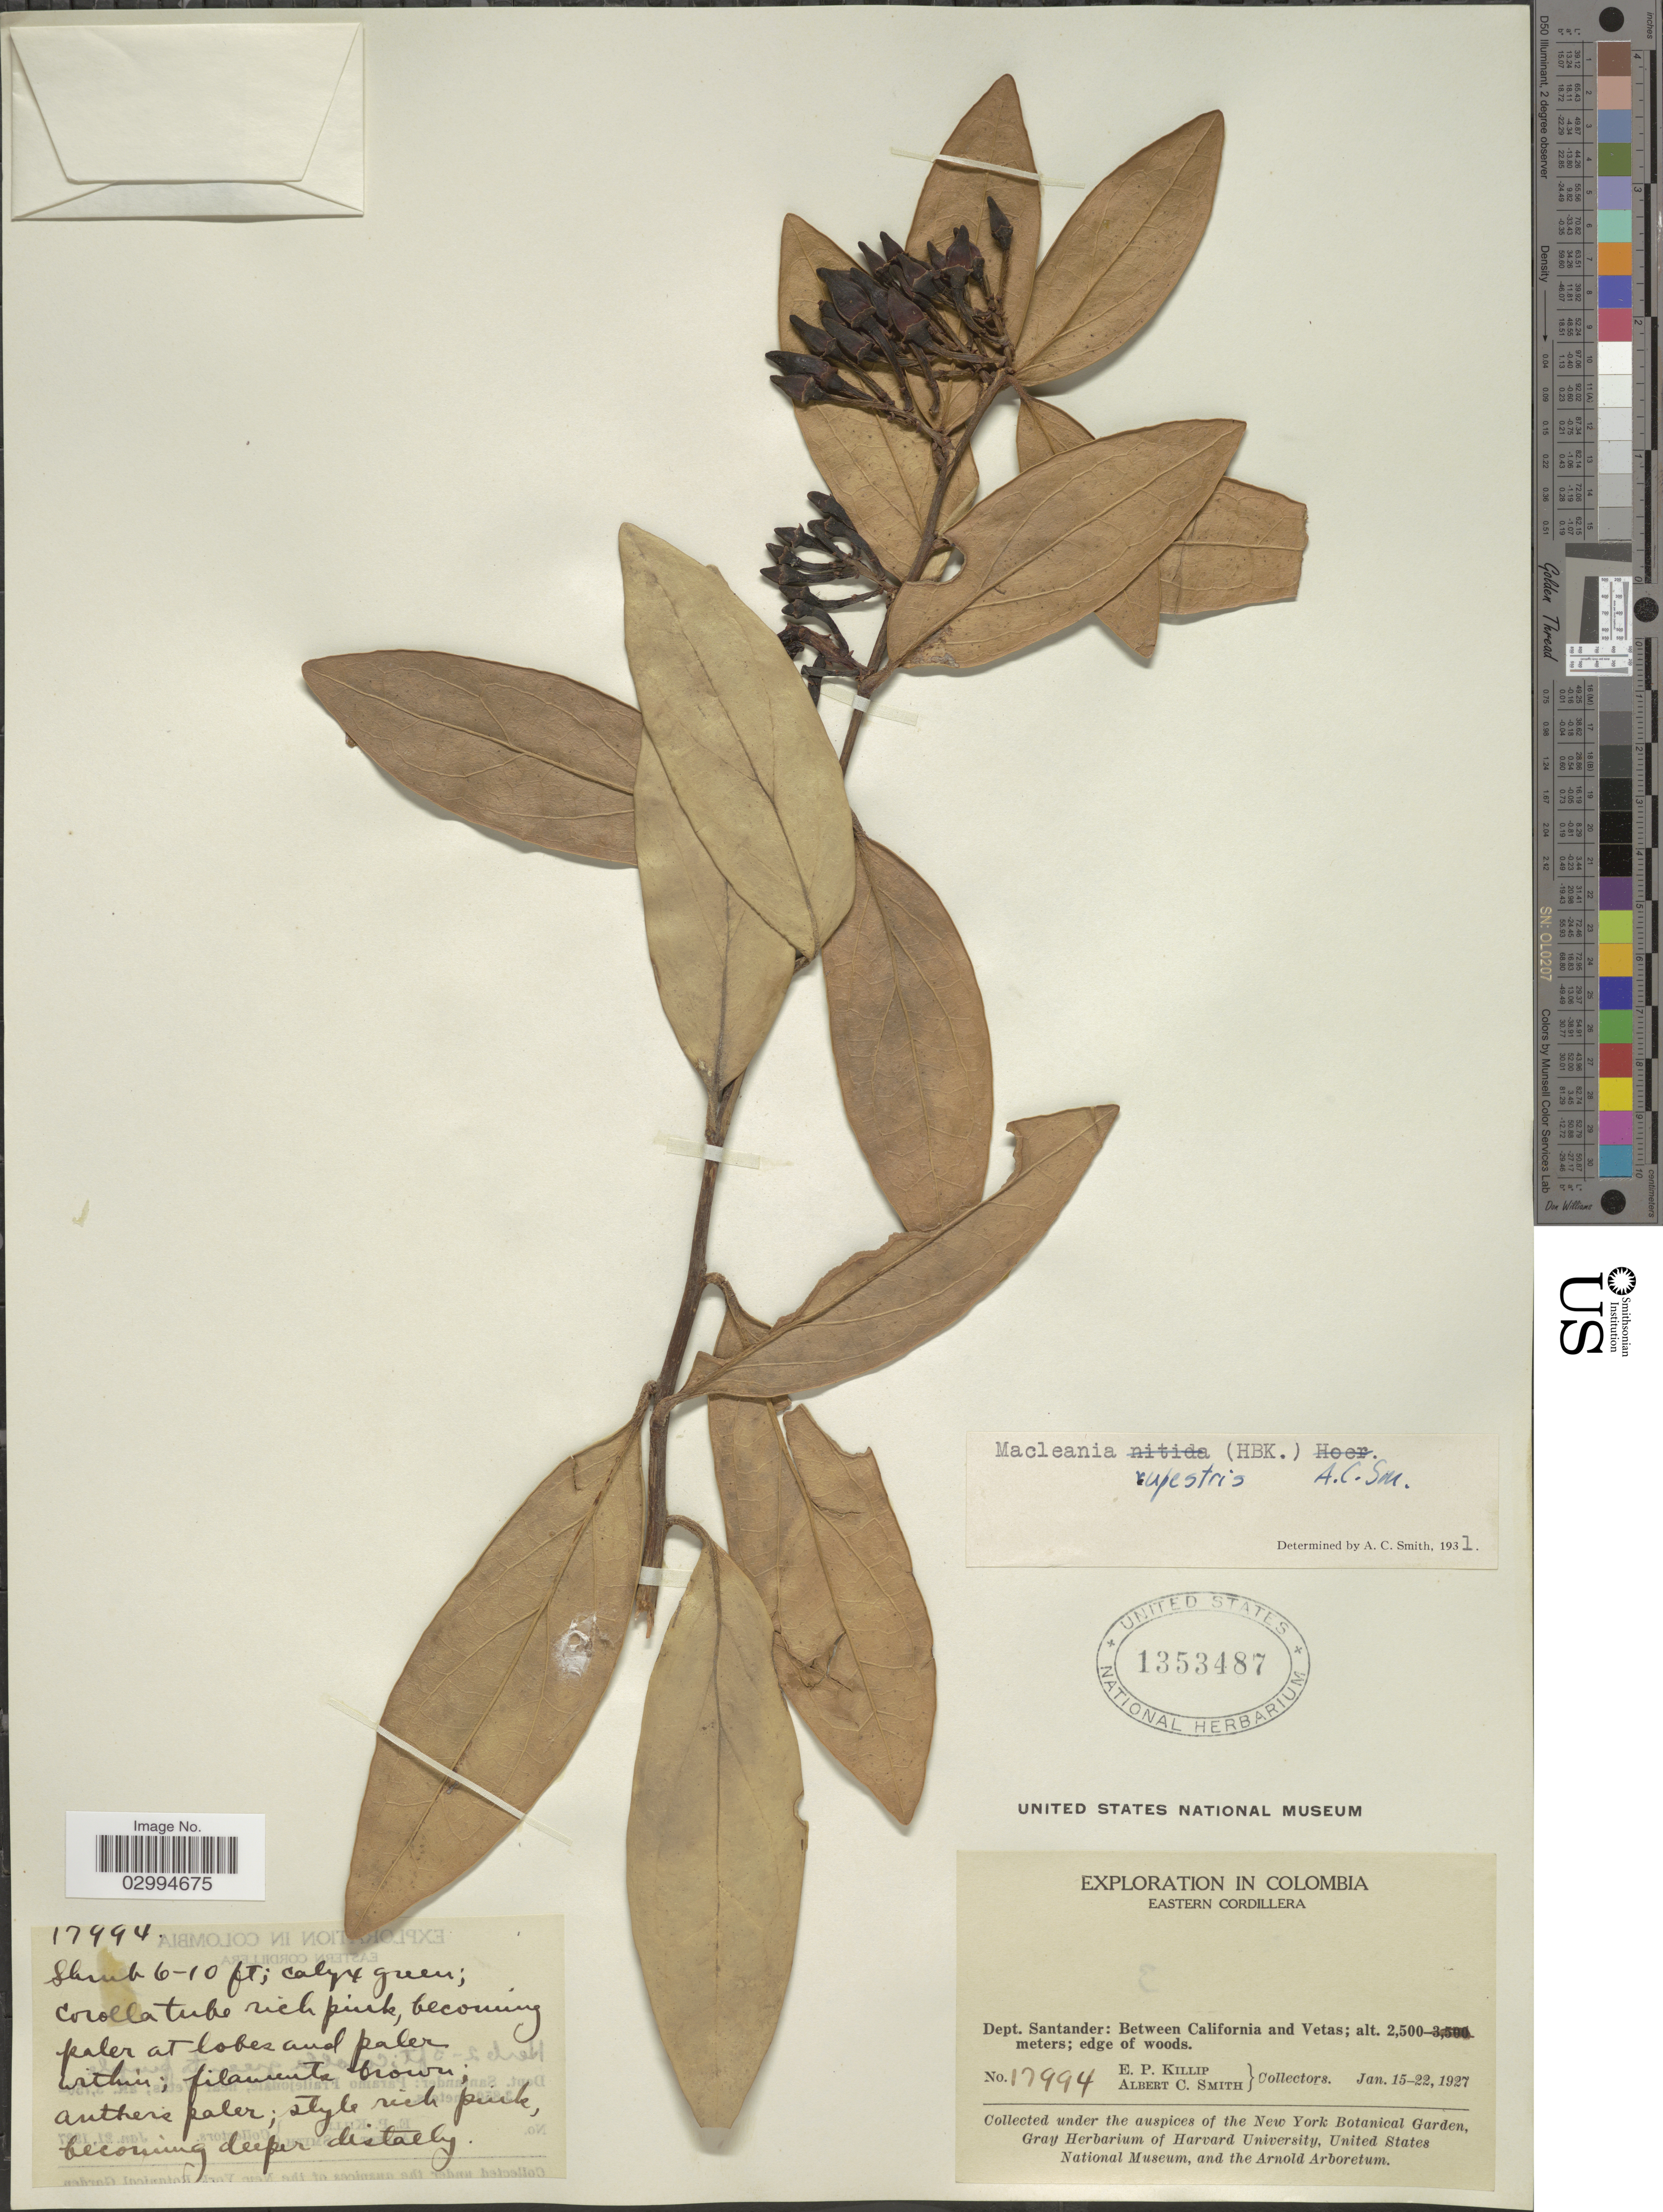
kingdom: Plantae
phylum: Tracheophyta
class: Magnoliopsida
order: Ericales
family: Ericaceae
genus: Macleania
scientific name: Macleania rupestris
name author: (Kunth) A.C. Sm.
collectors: E. P. Killip & A. C. Smith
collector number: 17994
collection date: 1927-01-15/1927-01-22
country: Colombia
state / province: Santander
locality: Eastern Cordillera. Dept. Santander: Between California and Vetas.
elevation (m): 2500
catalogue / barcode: US 1353487